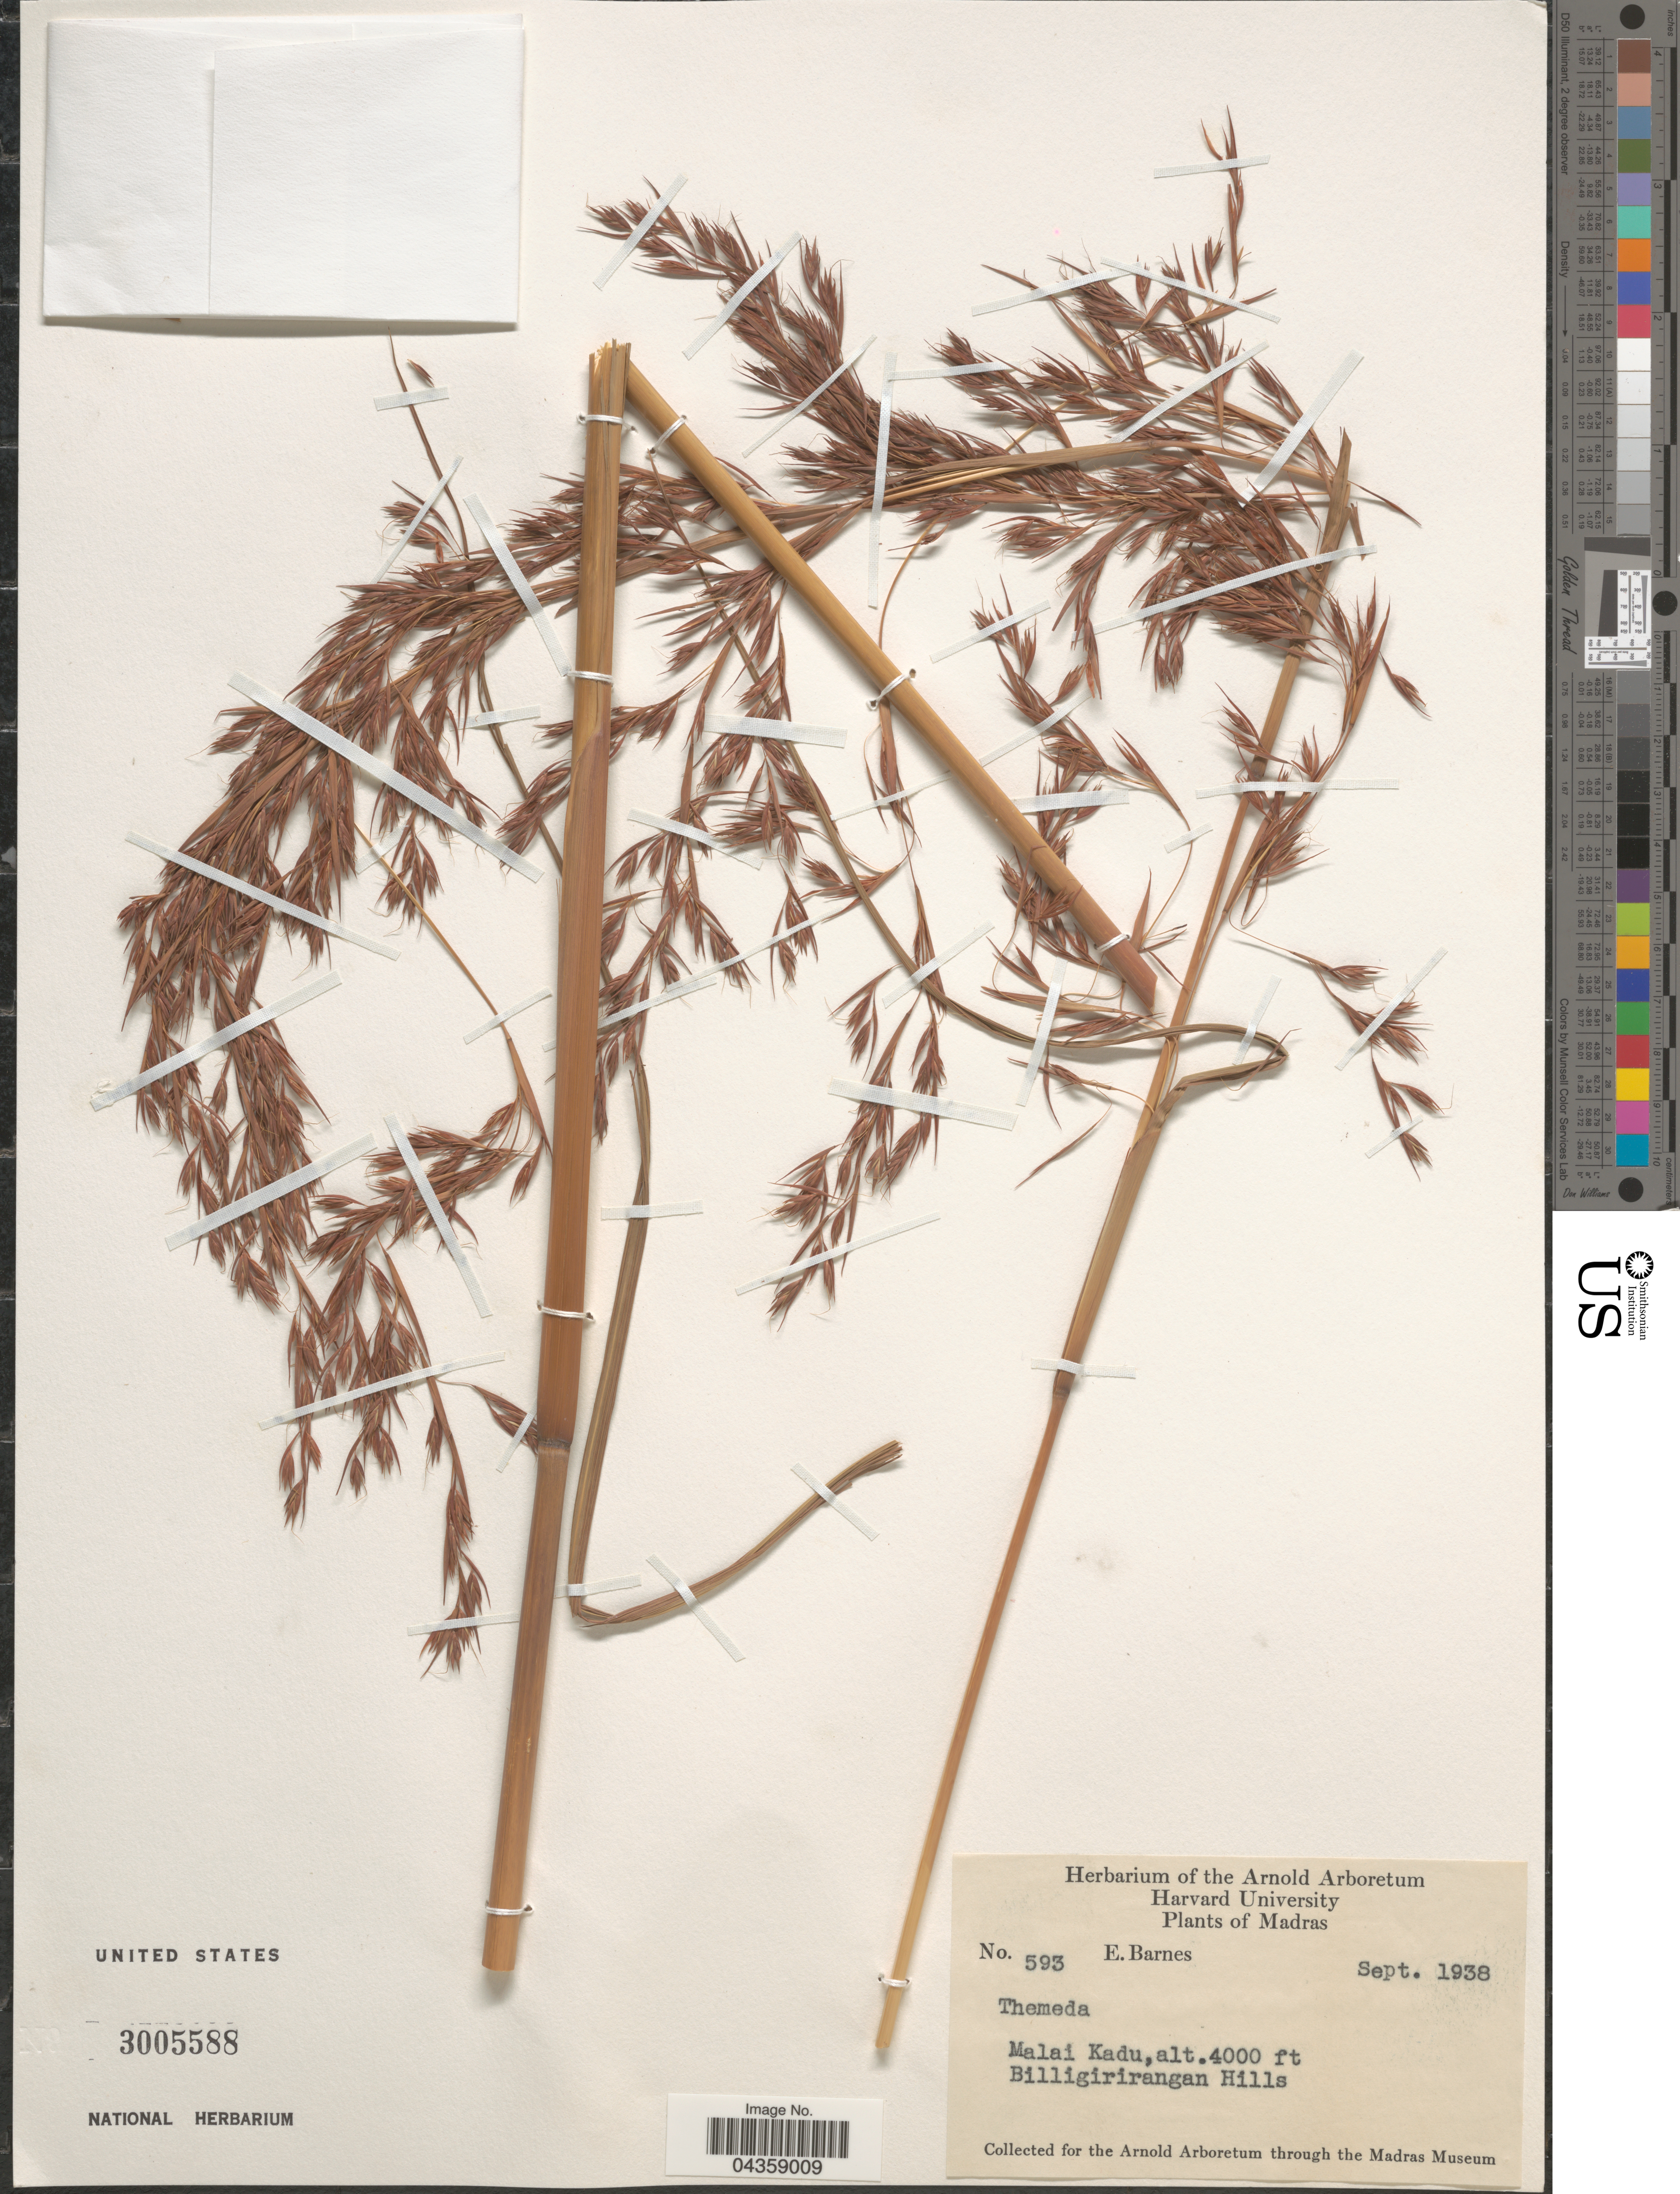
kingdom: Plantae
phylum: Tracheophyta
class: Liliopsida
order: Poales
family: Poaceae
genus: Themeda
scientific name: Themeda sp.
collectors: E. Barnes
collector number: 593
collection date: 1938-09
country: India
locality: Madras. Malai Kadu. Billigirirangan Hills.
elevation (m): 1219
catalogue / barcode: US 3005588